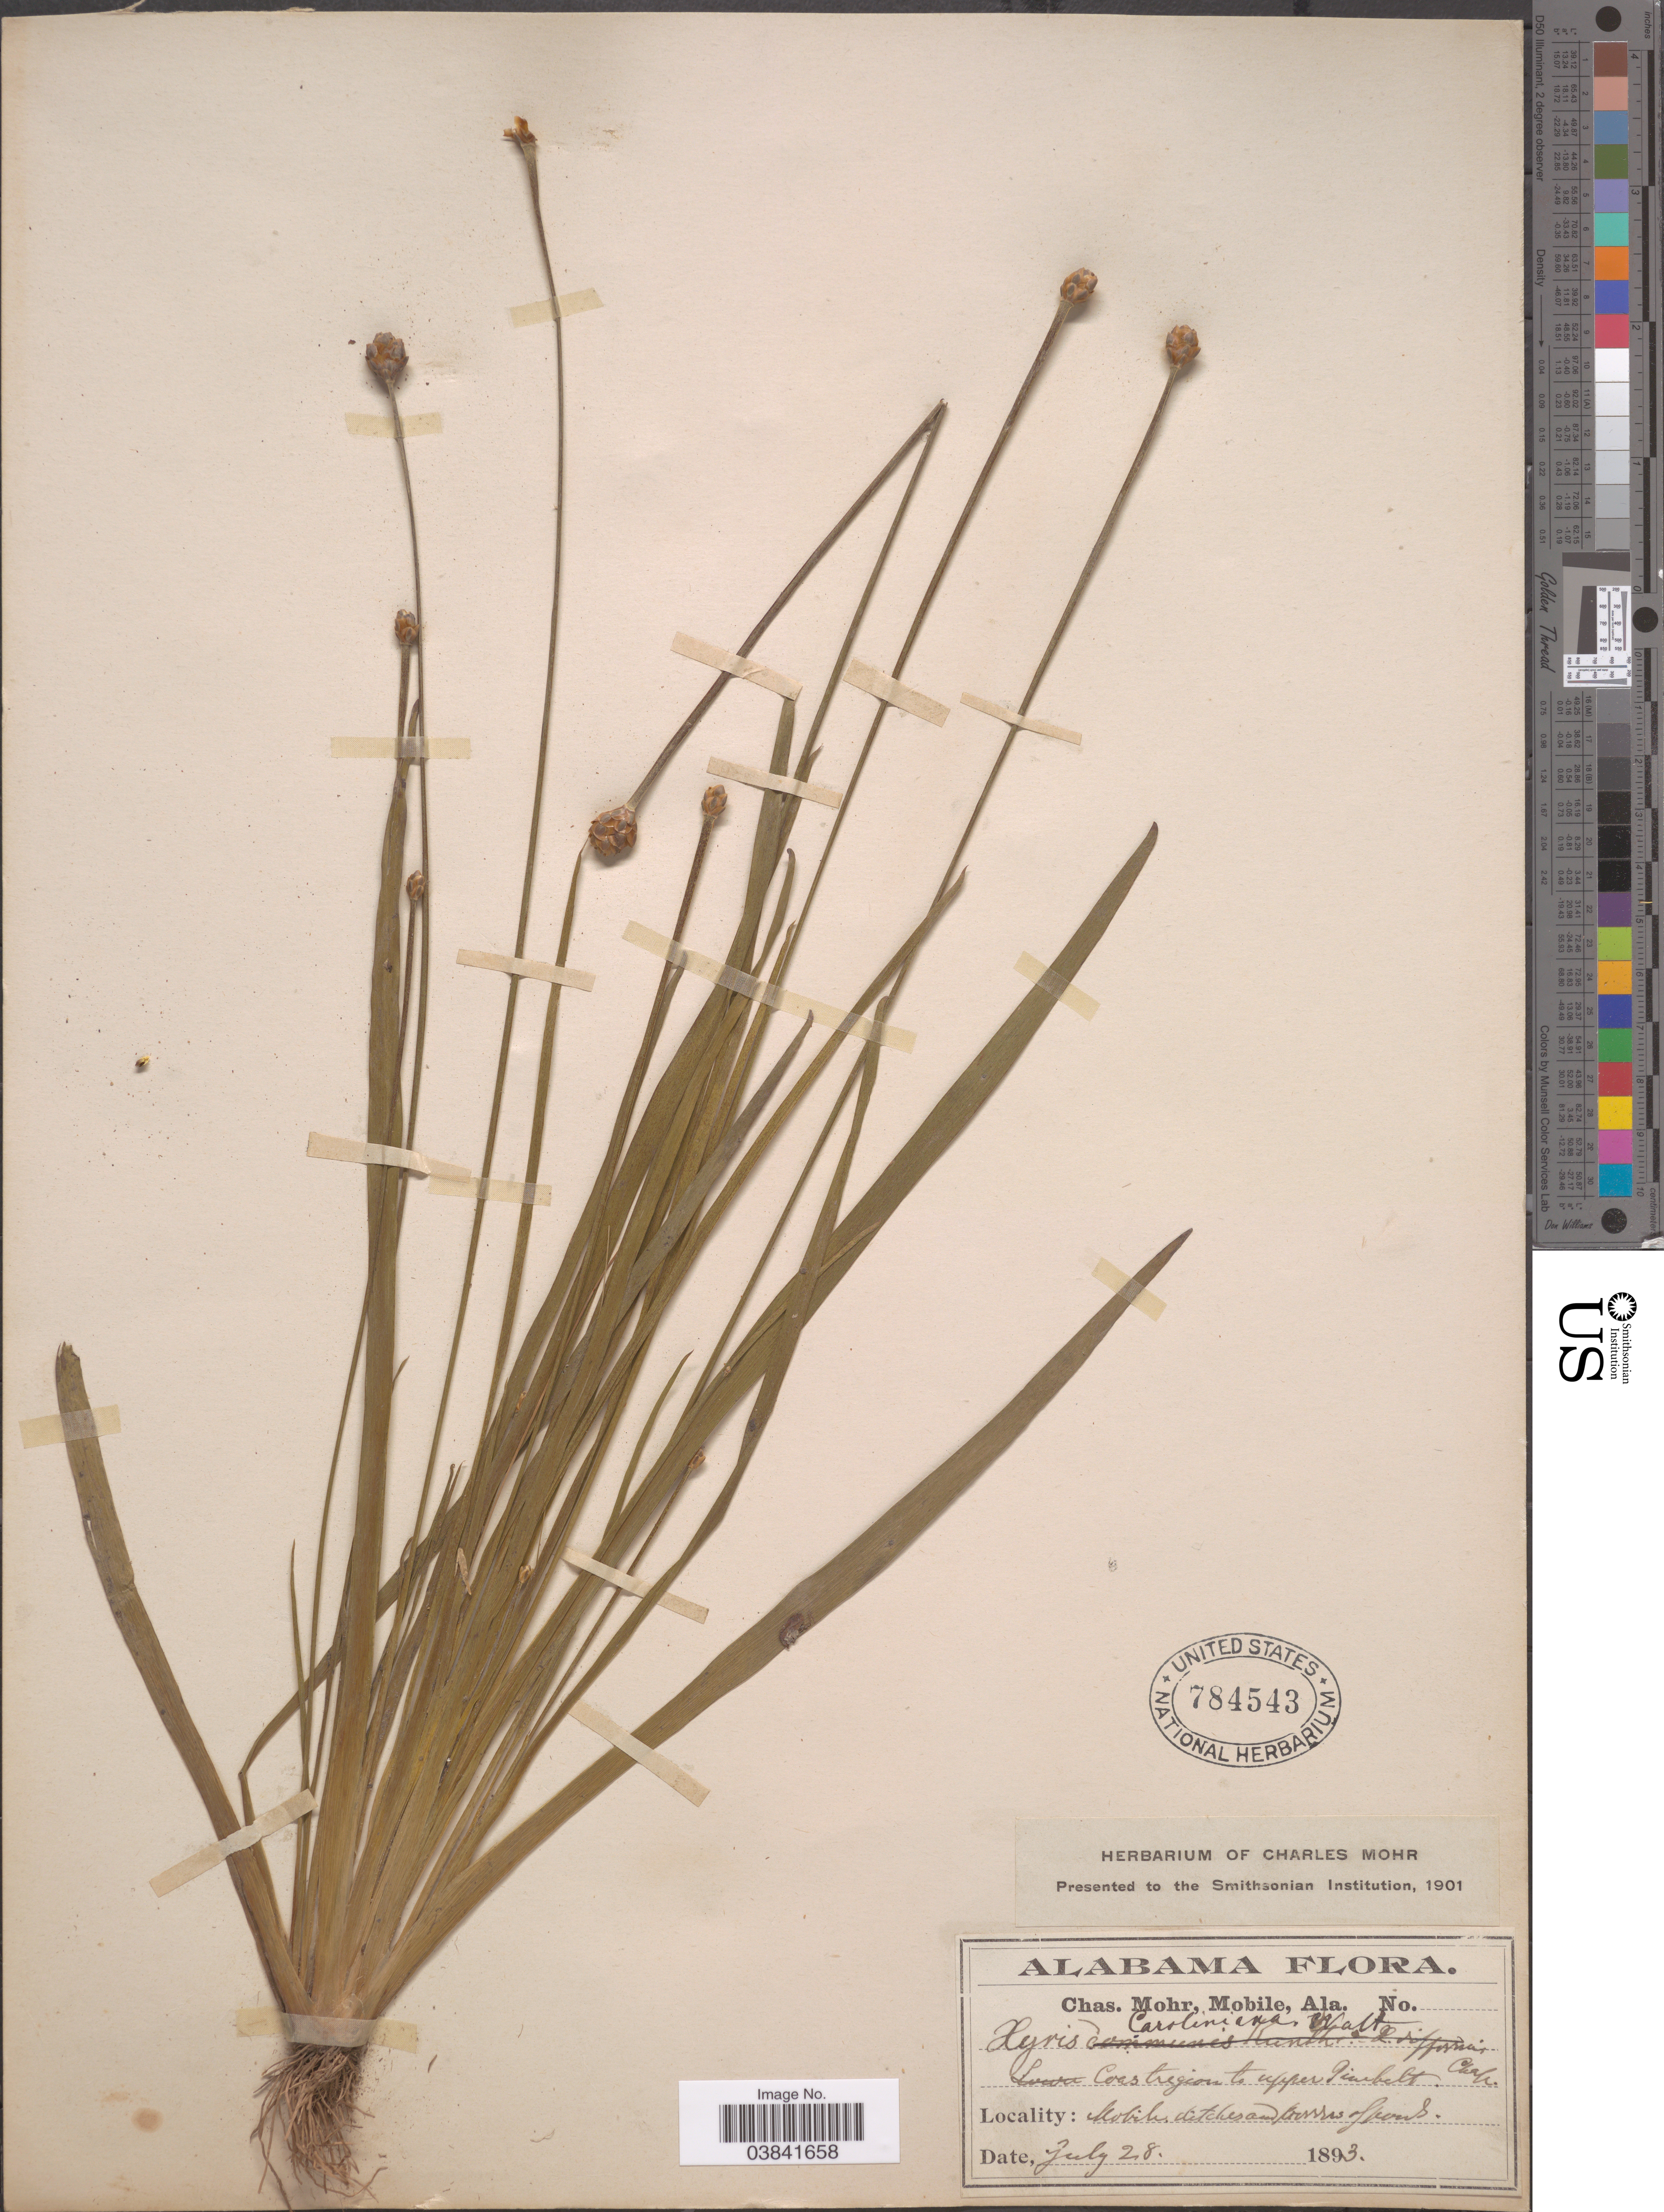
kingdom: Plantae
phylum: Tracheophyta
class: Liliopsida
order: Poales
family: Xyridaceae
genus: Xyris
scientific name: Xyris iridifolia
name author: Chapm.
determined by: Strong, Mark T., (BOT), Smithsonian Institution - National Museum of Natural History (UNITED STATES)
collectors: Mohr, C. T. (herbarium)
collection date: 1893-07-28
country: United States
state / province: Alabama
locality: Coastregion to upper Pinebelt. Mobile.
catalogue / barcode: US 784543